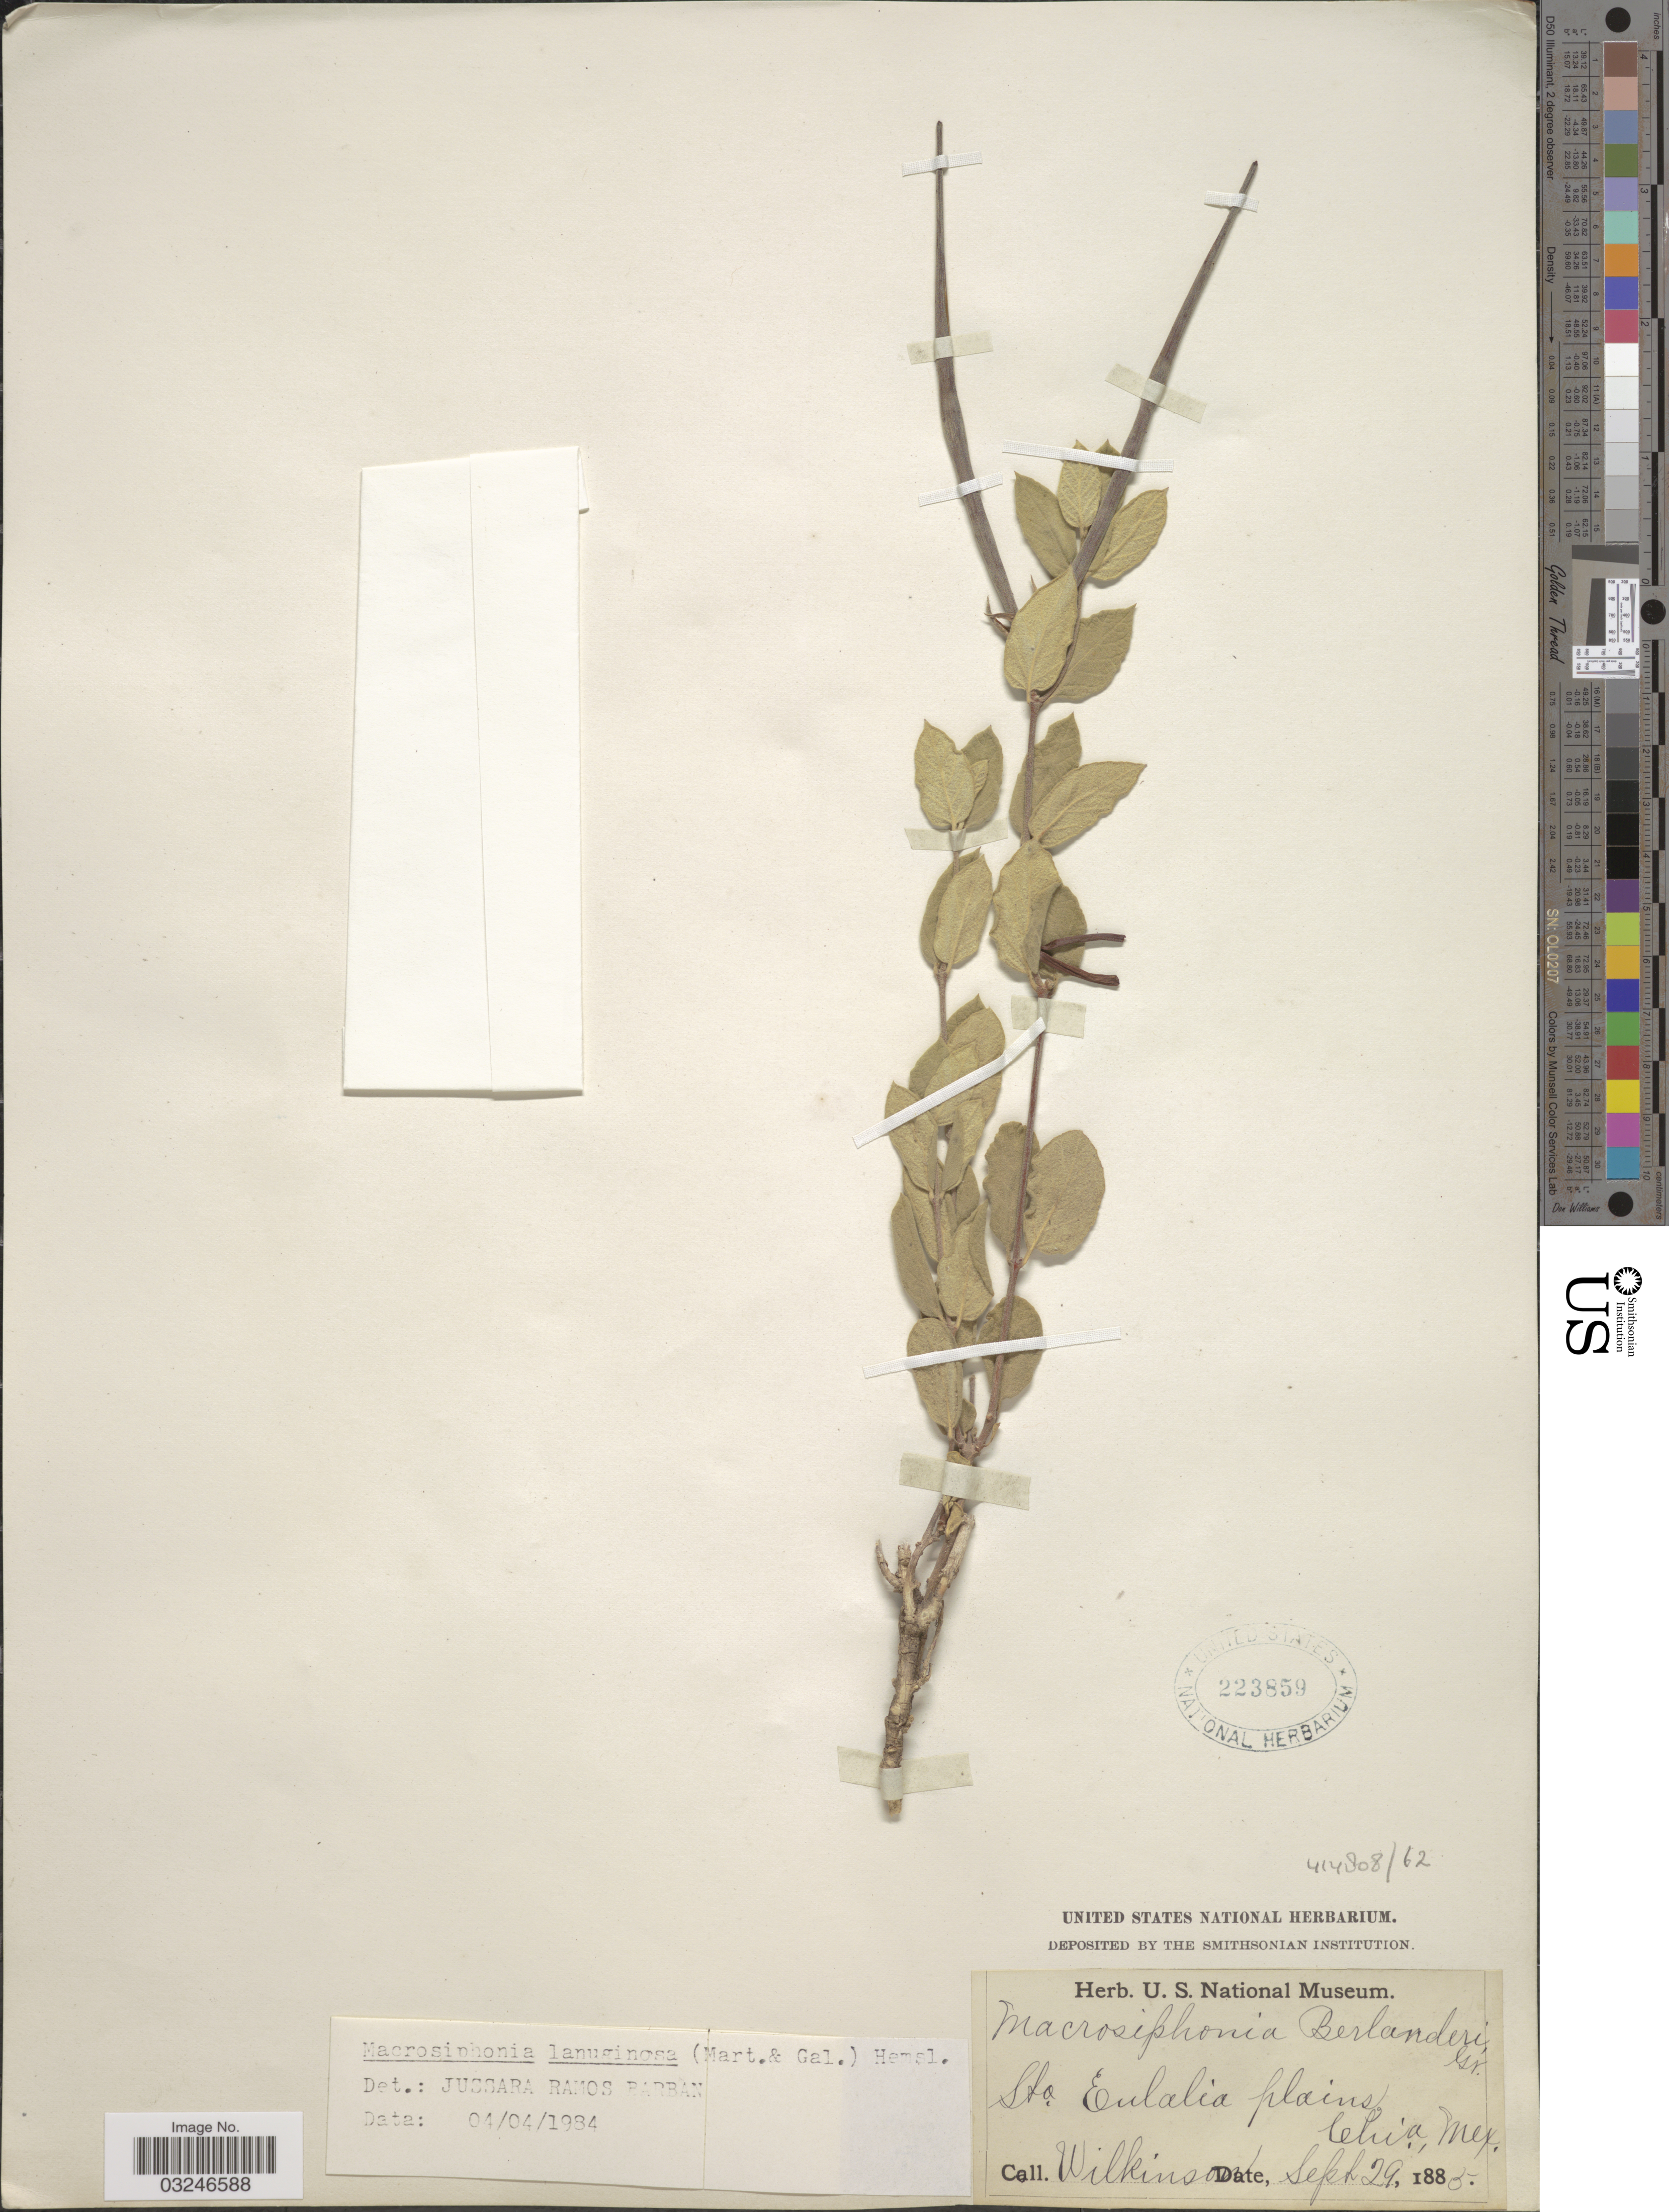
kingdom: Plantae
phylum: Tracheophyta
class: Magnoliopsida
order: Gentianales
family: Apocynaceae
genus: Macrosiphonia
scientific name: Macrosiphonia lanuginosa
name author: (M. Martens & Galeotti) Hemsl.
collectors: Wilkinson, --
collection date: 1885-09-29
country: Mexico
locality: Sta. Eulalia plains Chia, Mex.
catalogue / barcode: US 223859